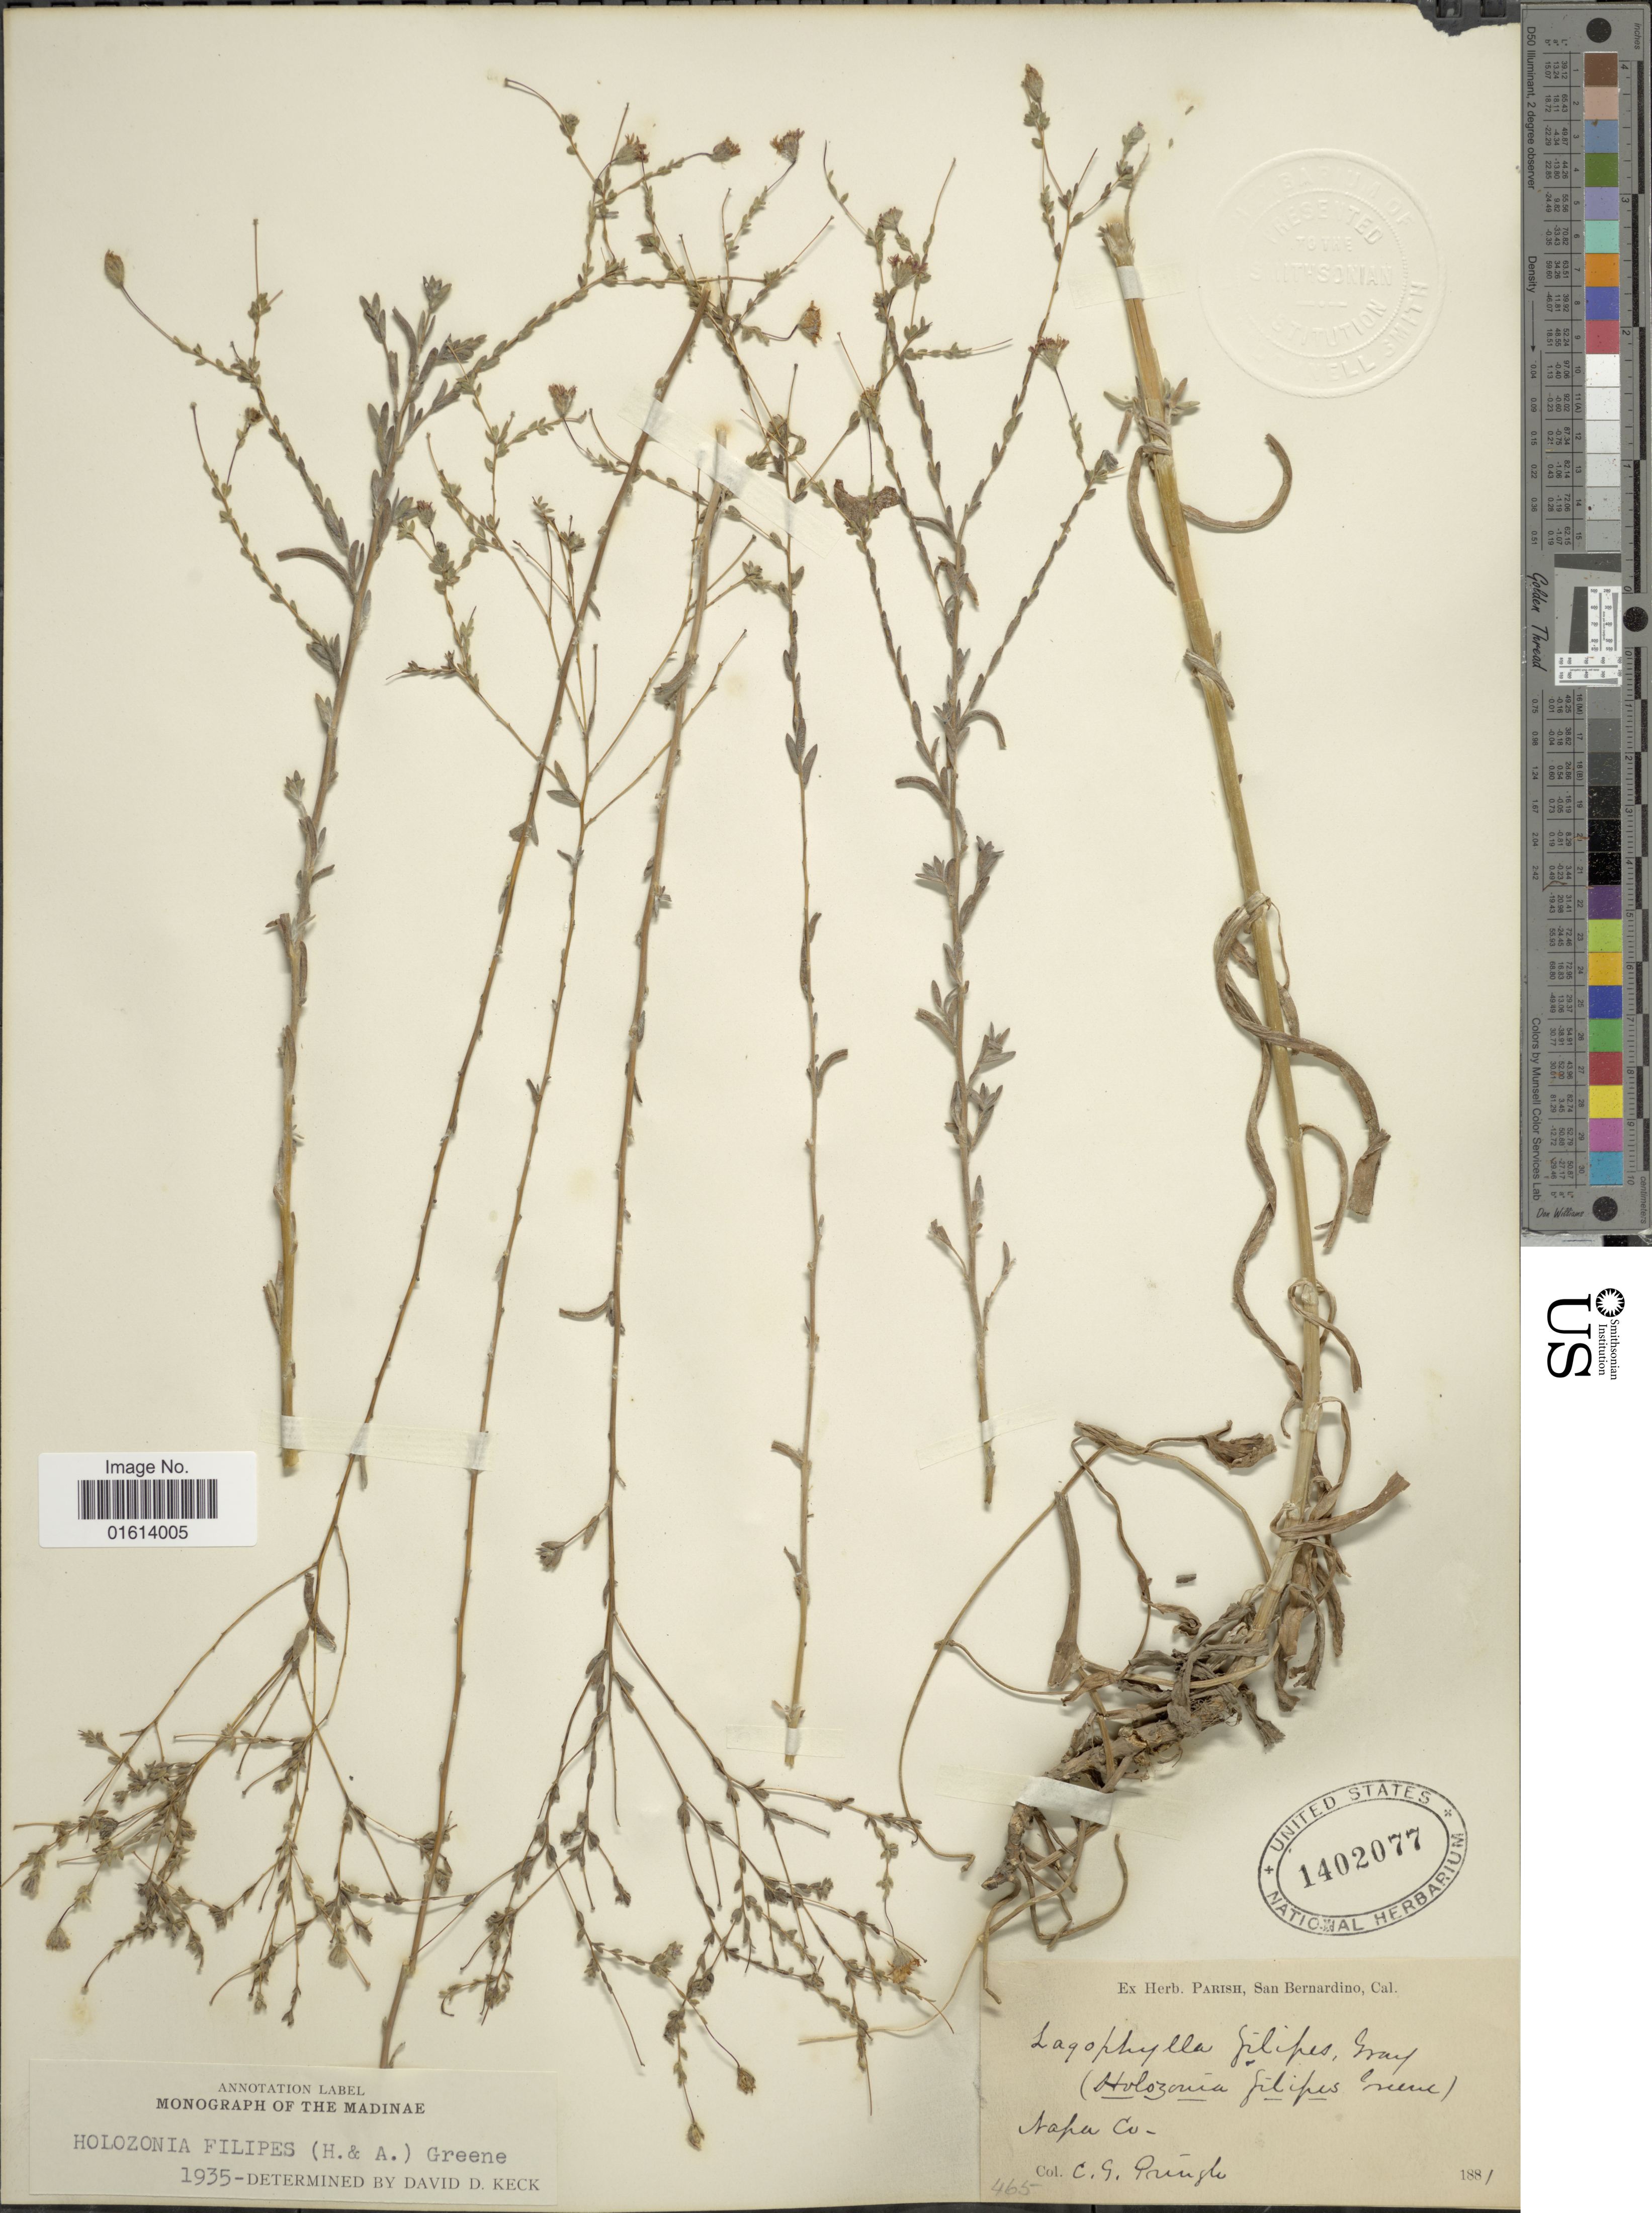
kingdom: Plantae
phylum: Tracheophyta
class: Magnoliopsida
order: Asterales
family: Asteraceae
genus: Holozonia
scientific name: Holozonia filipes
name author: (Hook. & Arn.) Greene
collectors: C. G. Pringle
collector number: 465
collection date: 1881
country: United States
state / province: California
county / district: Napa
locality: Napa Co.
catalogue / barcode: US 1402077